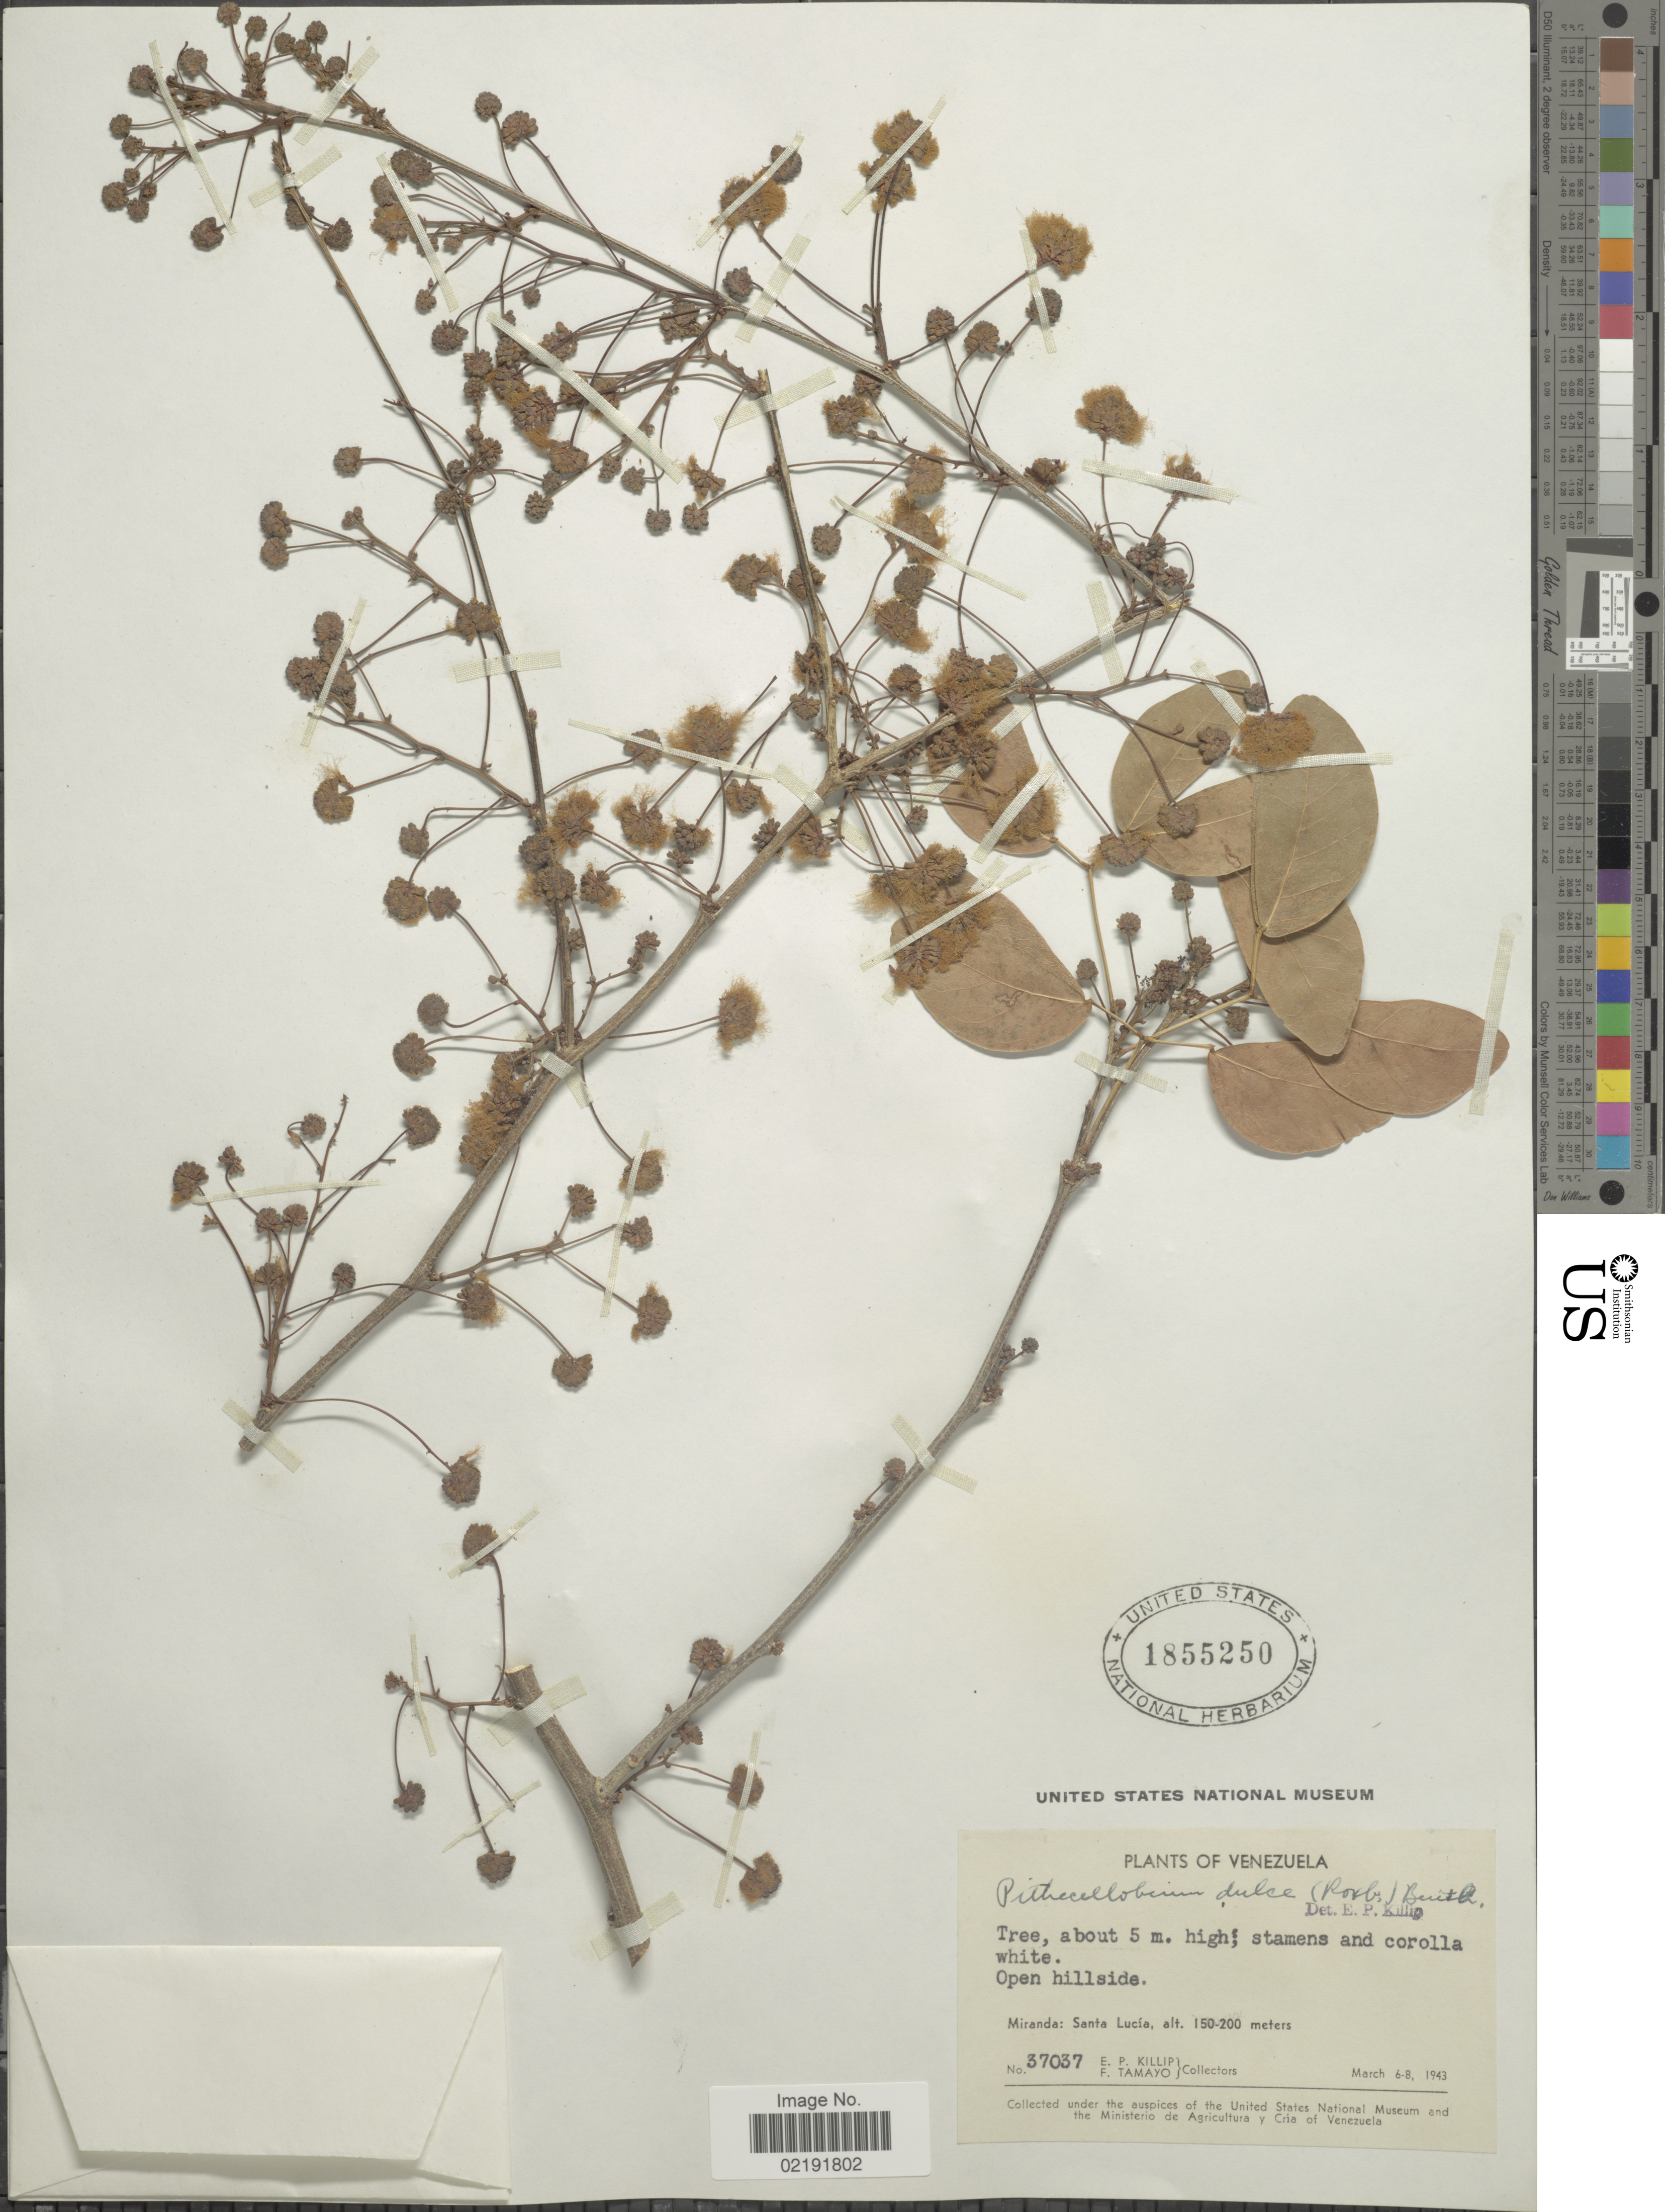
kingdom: Plantae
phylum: Tracheophyta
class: Magnoliopsida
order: Fabales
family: Fabaceae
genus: Pithecellobium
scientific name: Pithecellobium dulce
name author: (Roxb.) Benth.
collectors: E. P. Killip & F. Tamayo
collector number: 37037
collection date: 1943-03-06/1943-03-08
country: Venezuela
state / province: Miranda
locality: Santa Lucía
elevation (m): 150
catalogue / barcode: US 1855250